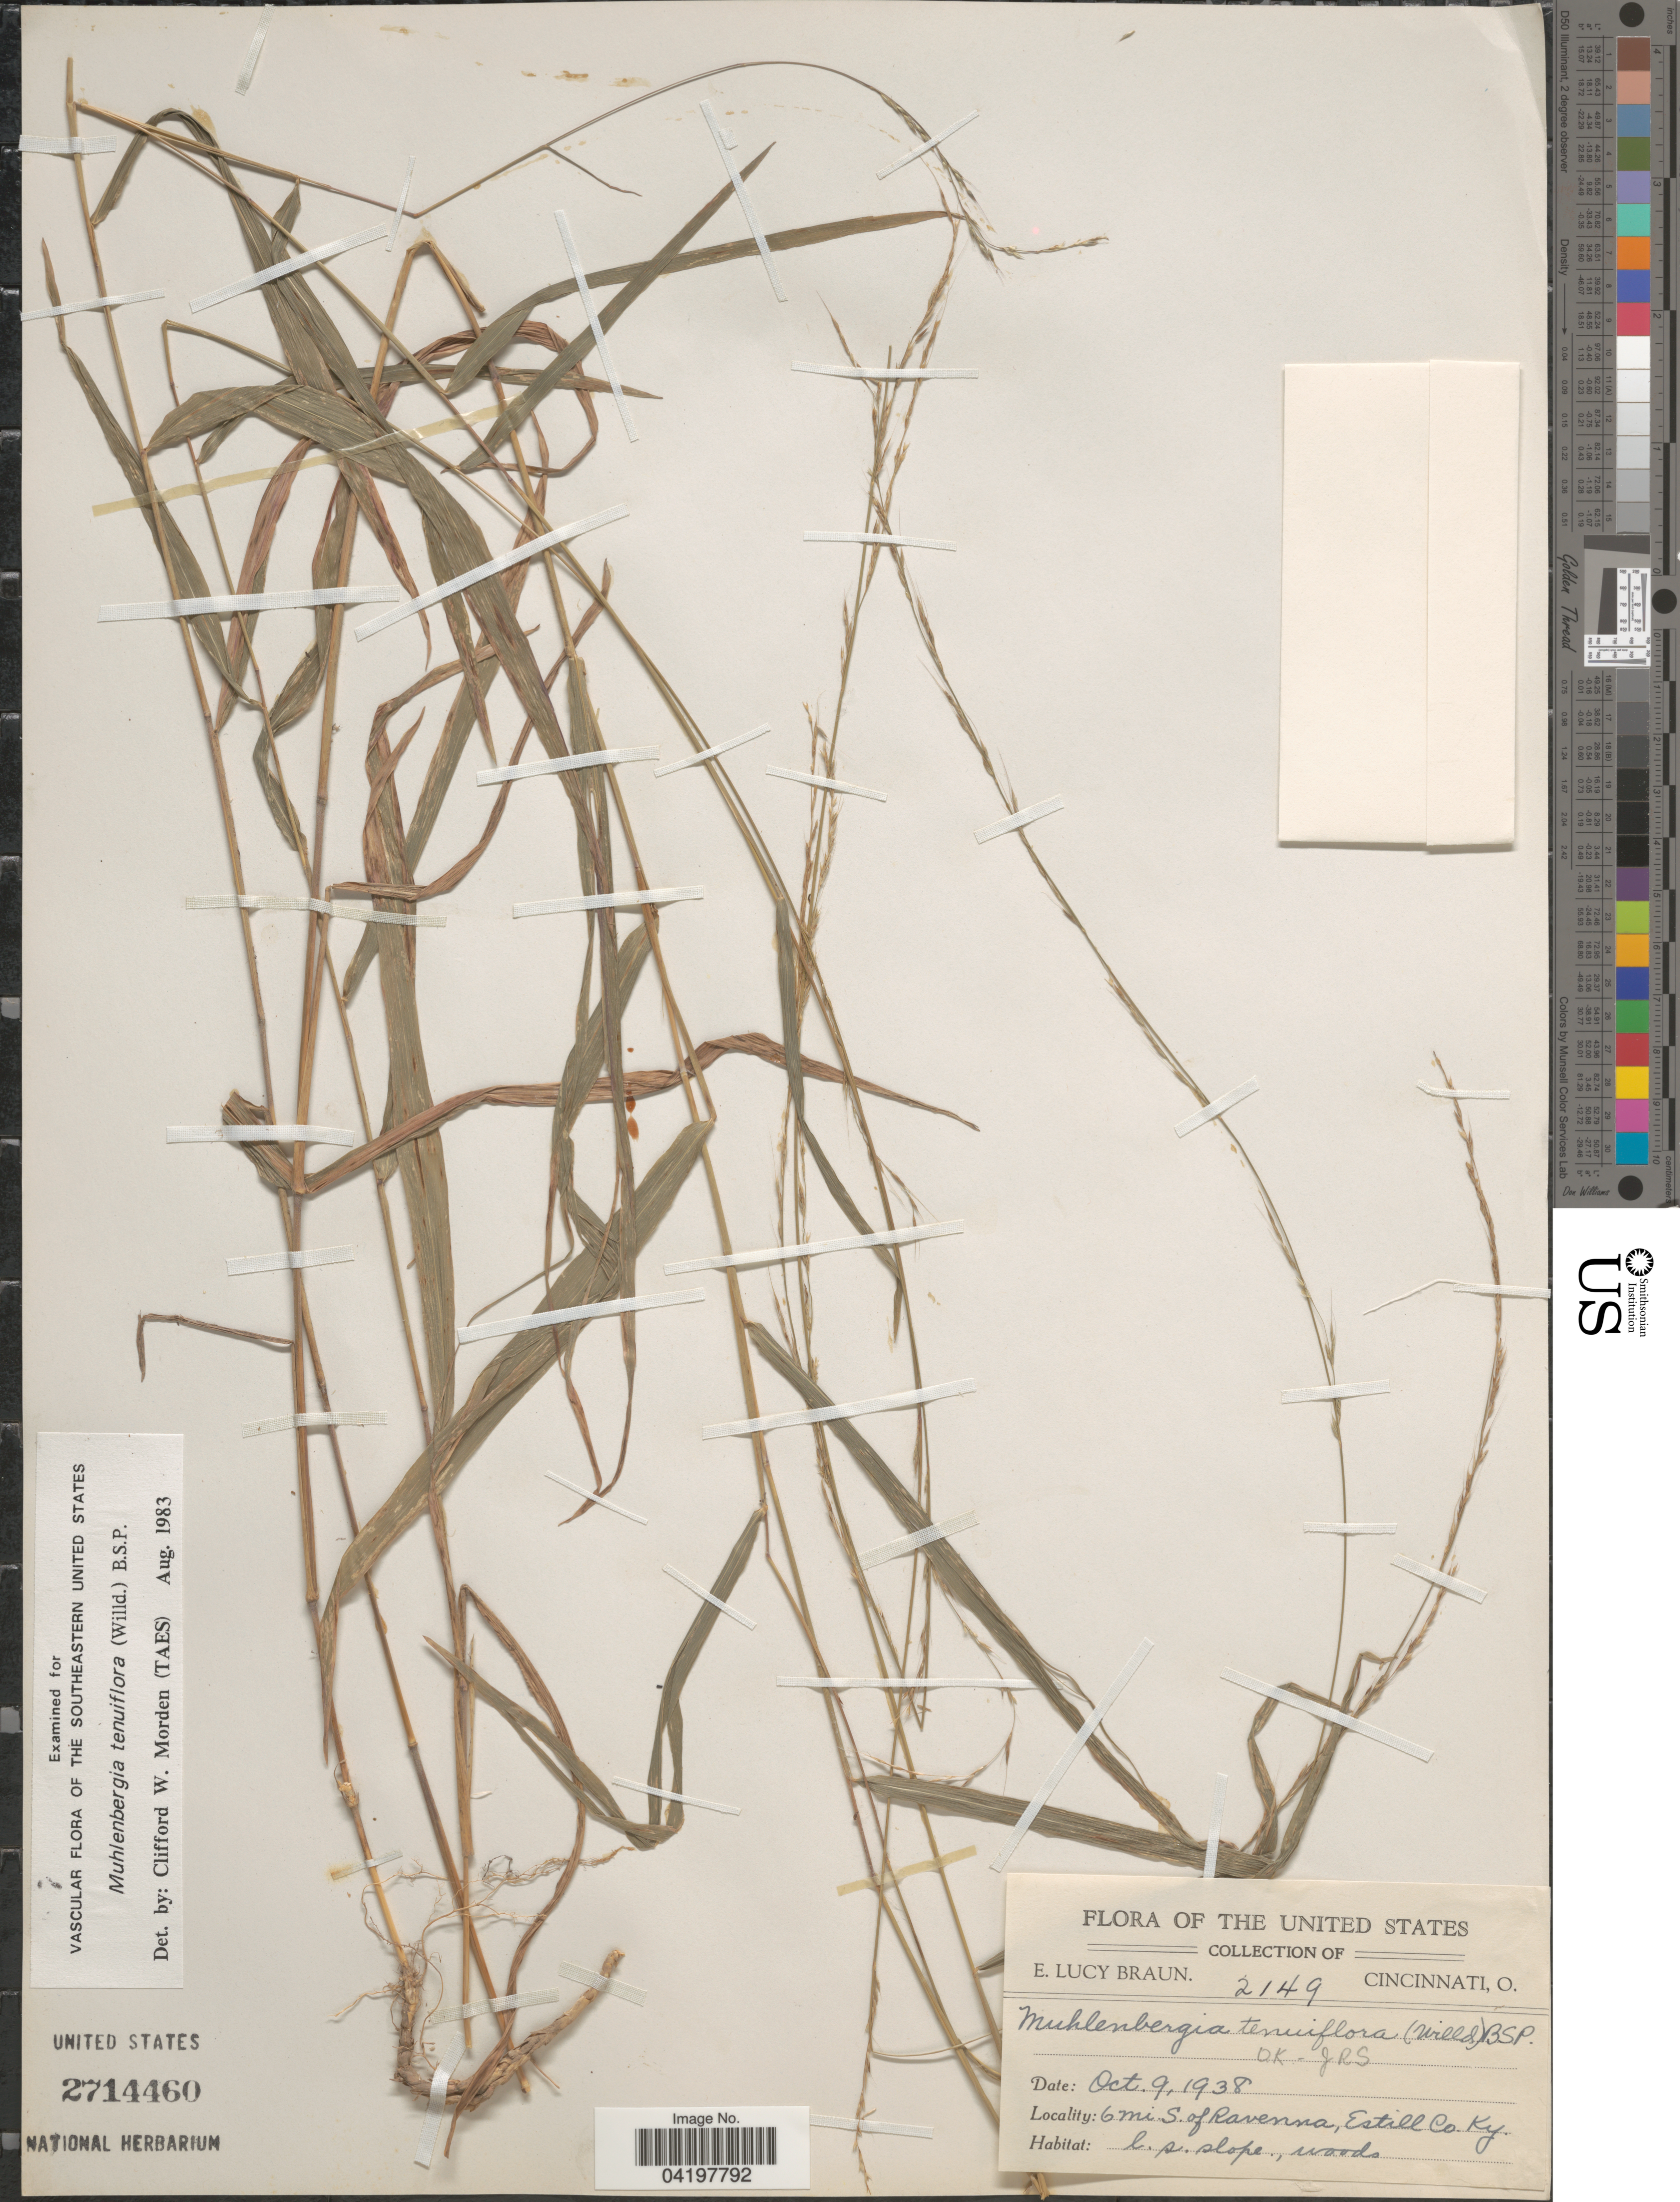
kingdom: Plantae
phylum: Tracheophyta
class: Liliopsida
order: Poales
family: Poaceae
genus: Muhlenbergia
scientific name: Muhlenbergia tenuiflora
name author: (Willd.) Britton, Stearns & Poggenb.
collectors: E. L. Braun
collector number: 2149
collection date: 1938-10-09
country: United States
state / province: Kentucky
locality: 6 mi. S. of Ravenna, Estill Co. l. s. slope., woods.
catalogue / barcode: US 2714460